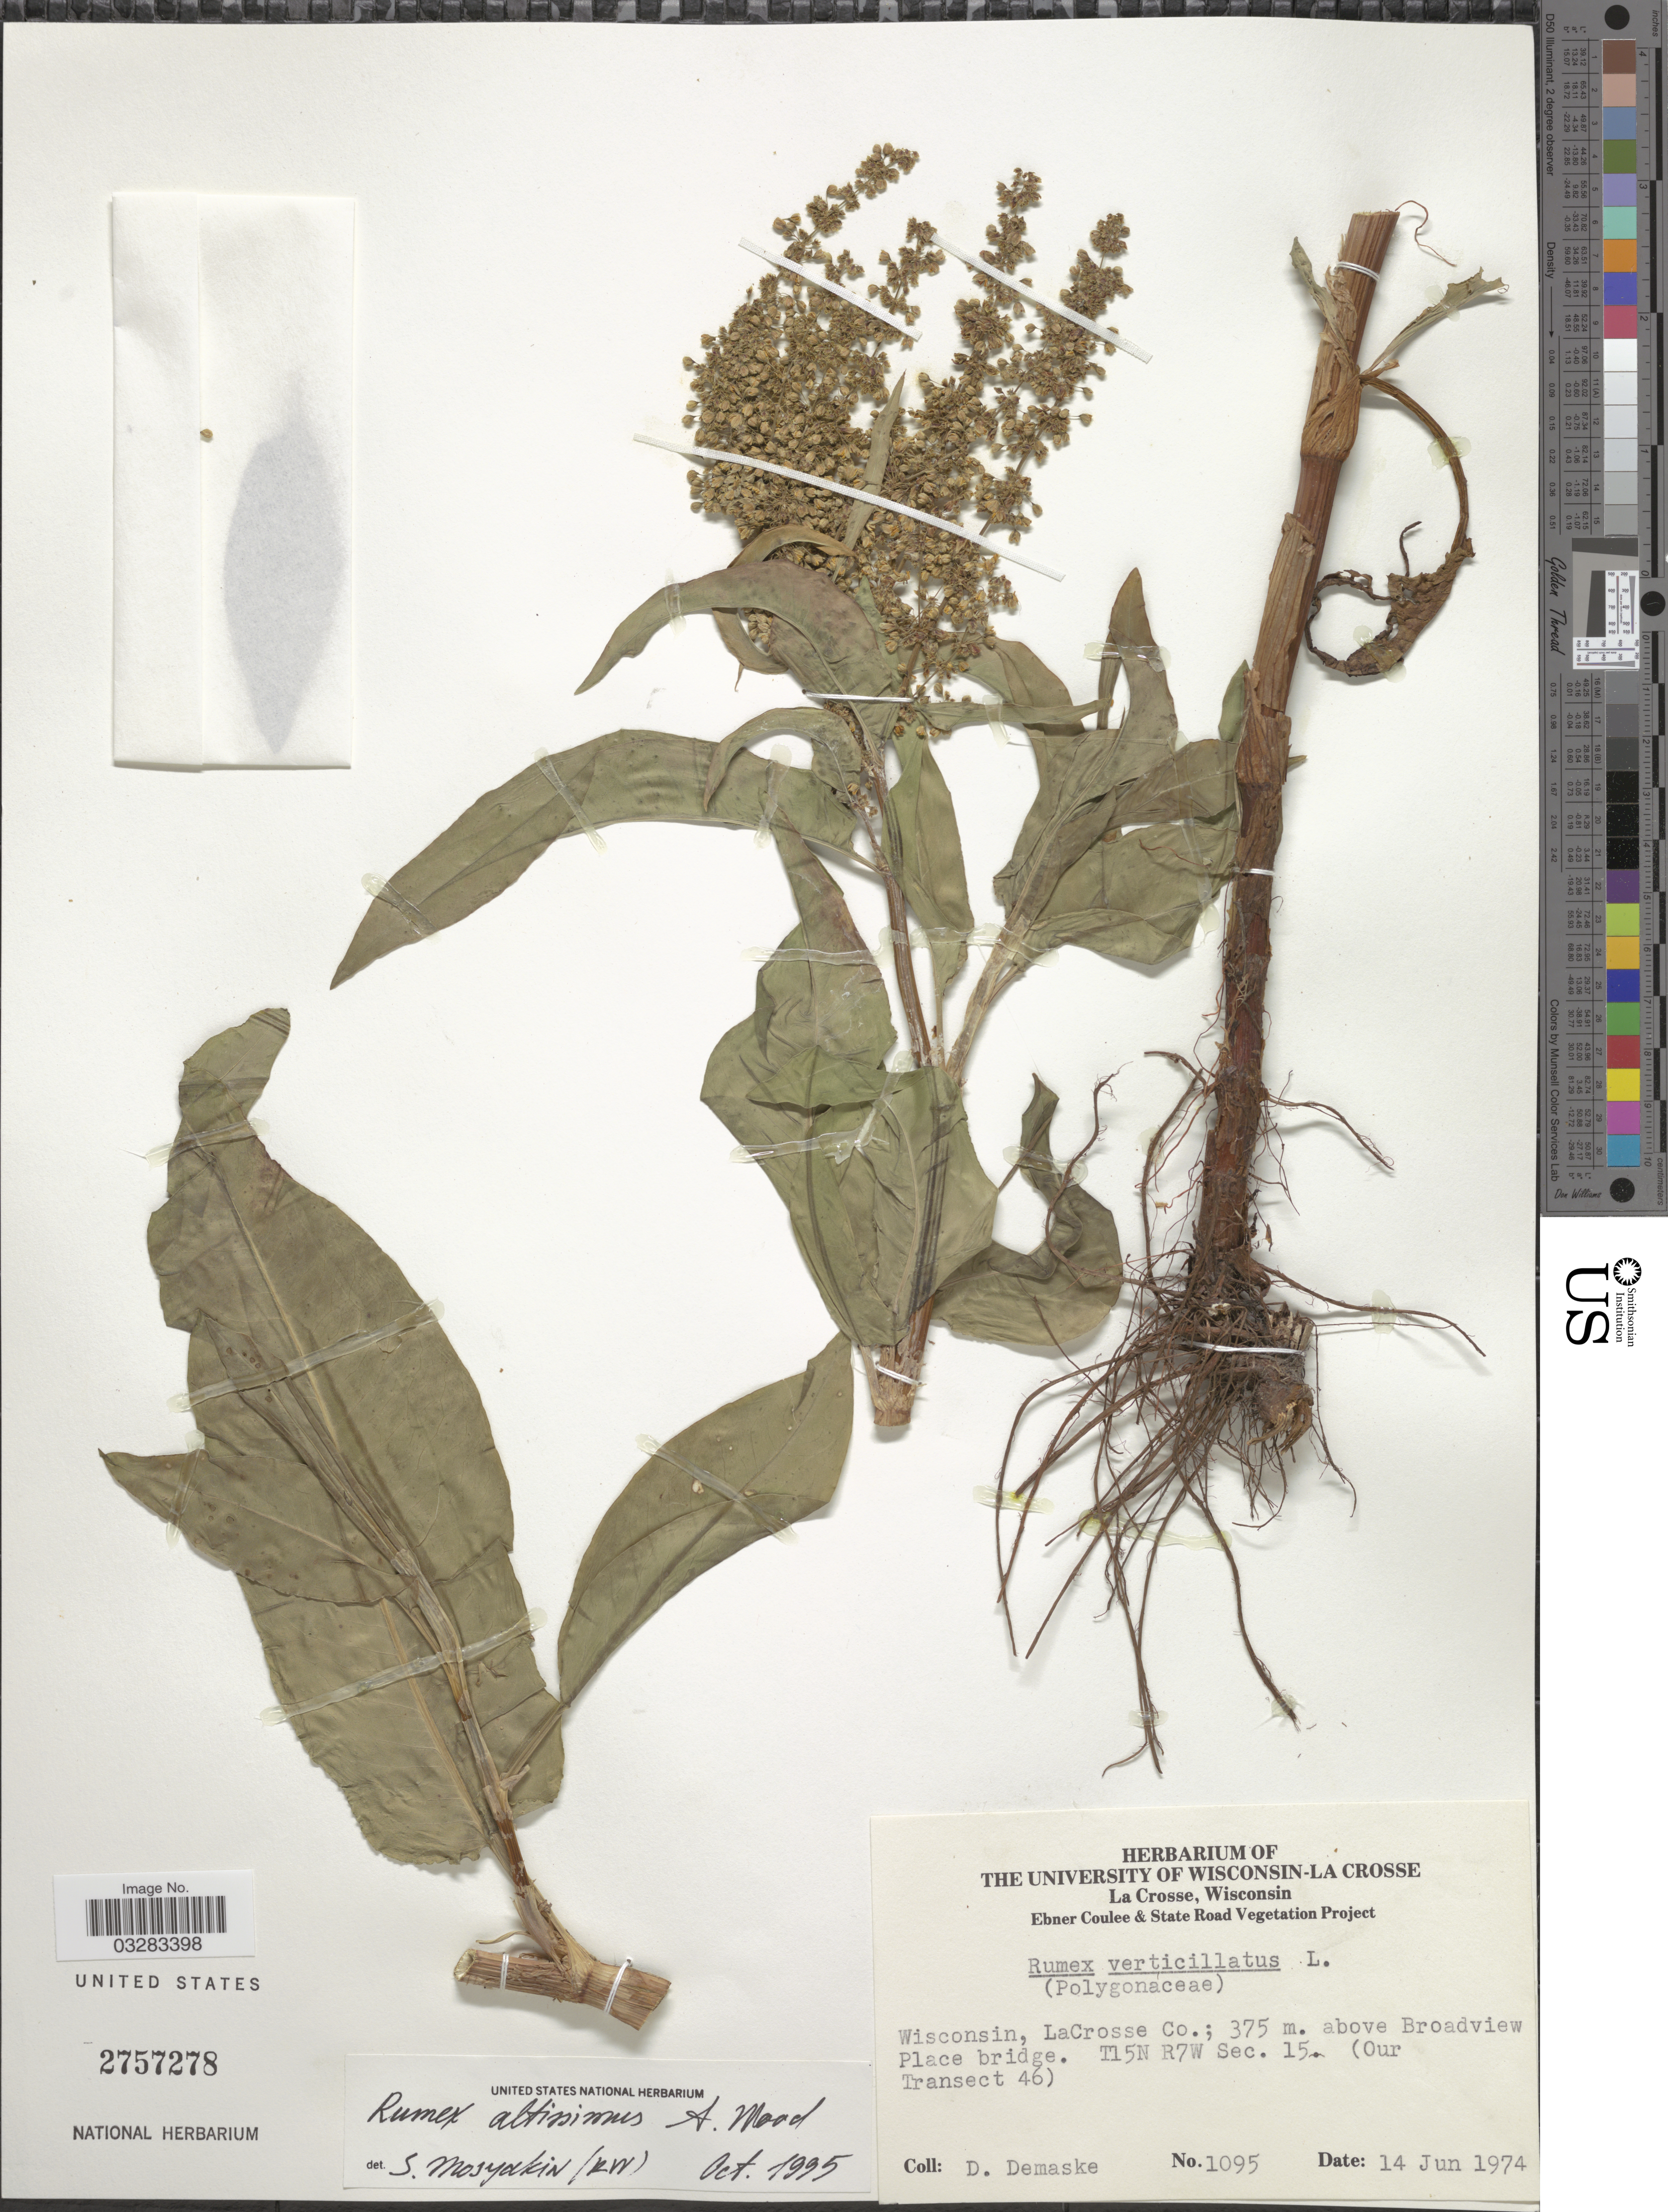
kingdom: Plantae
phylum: Tracheophyta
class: Magnoliopsida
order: Caryophyllales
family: Polygonaceae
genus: Rumex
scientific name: Rumex altissimus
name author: Alph. Wood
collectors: D. Demaske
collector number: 1095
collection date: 1974-06-14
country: United States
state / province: Wisconsin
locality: LaCrosse Co.; 375 m. above Broadview Place bridge. T15N R7W Sec. 15. (Our Transect 46).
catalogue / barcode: US 2757278